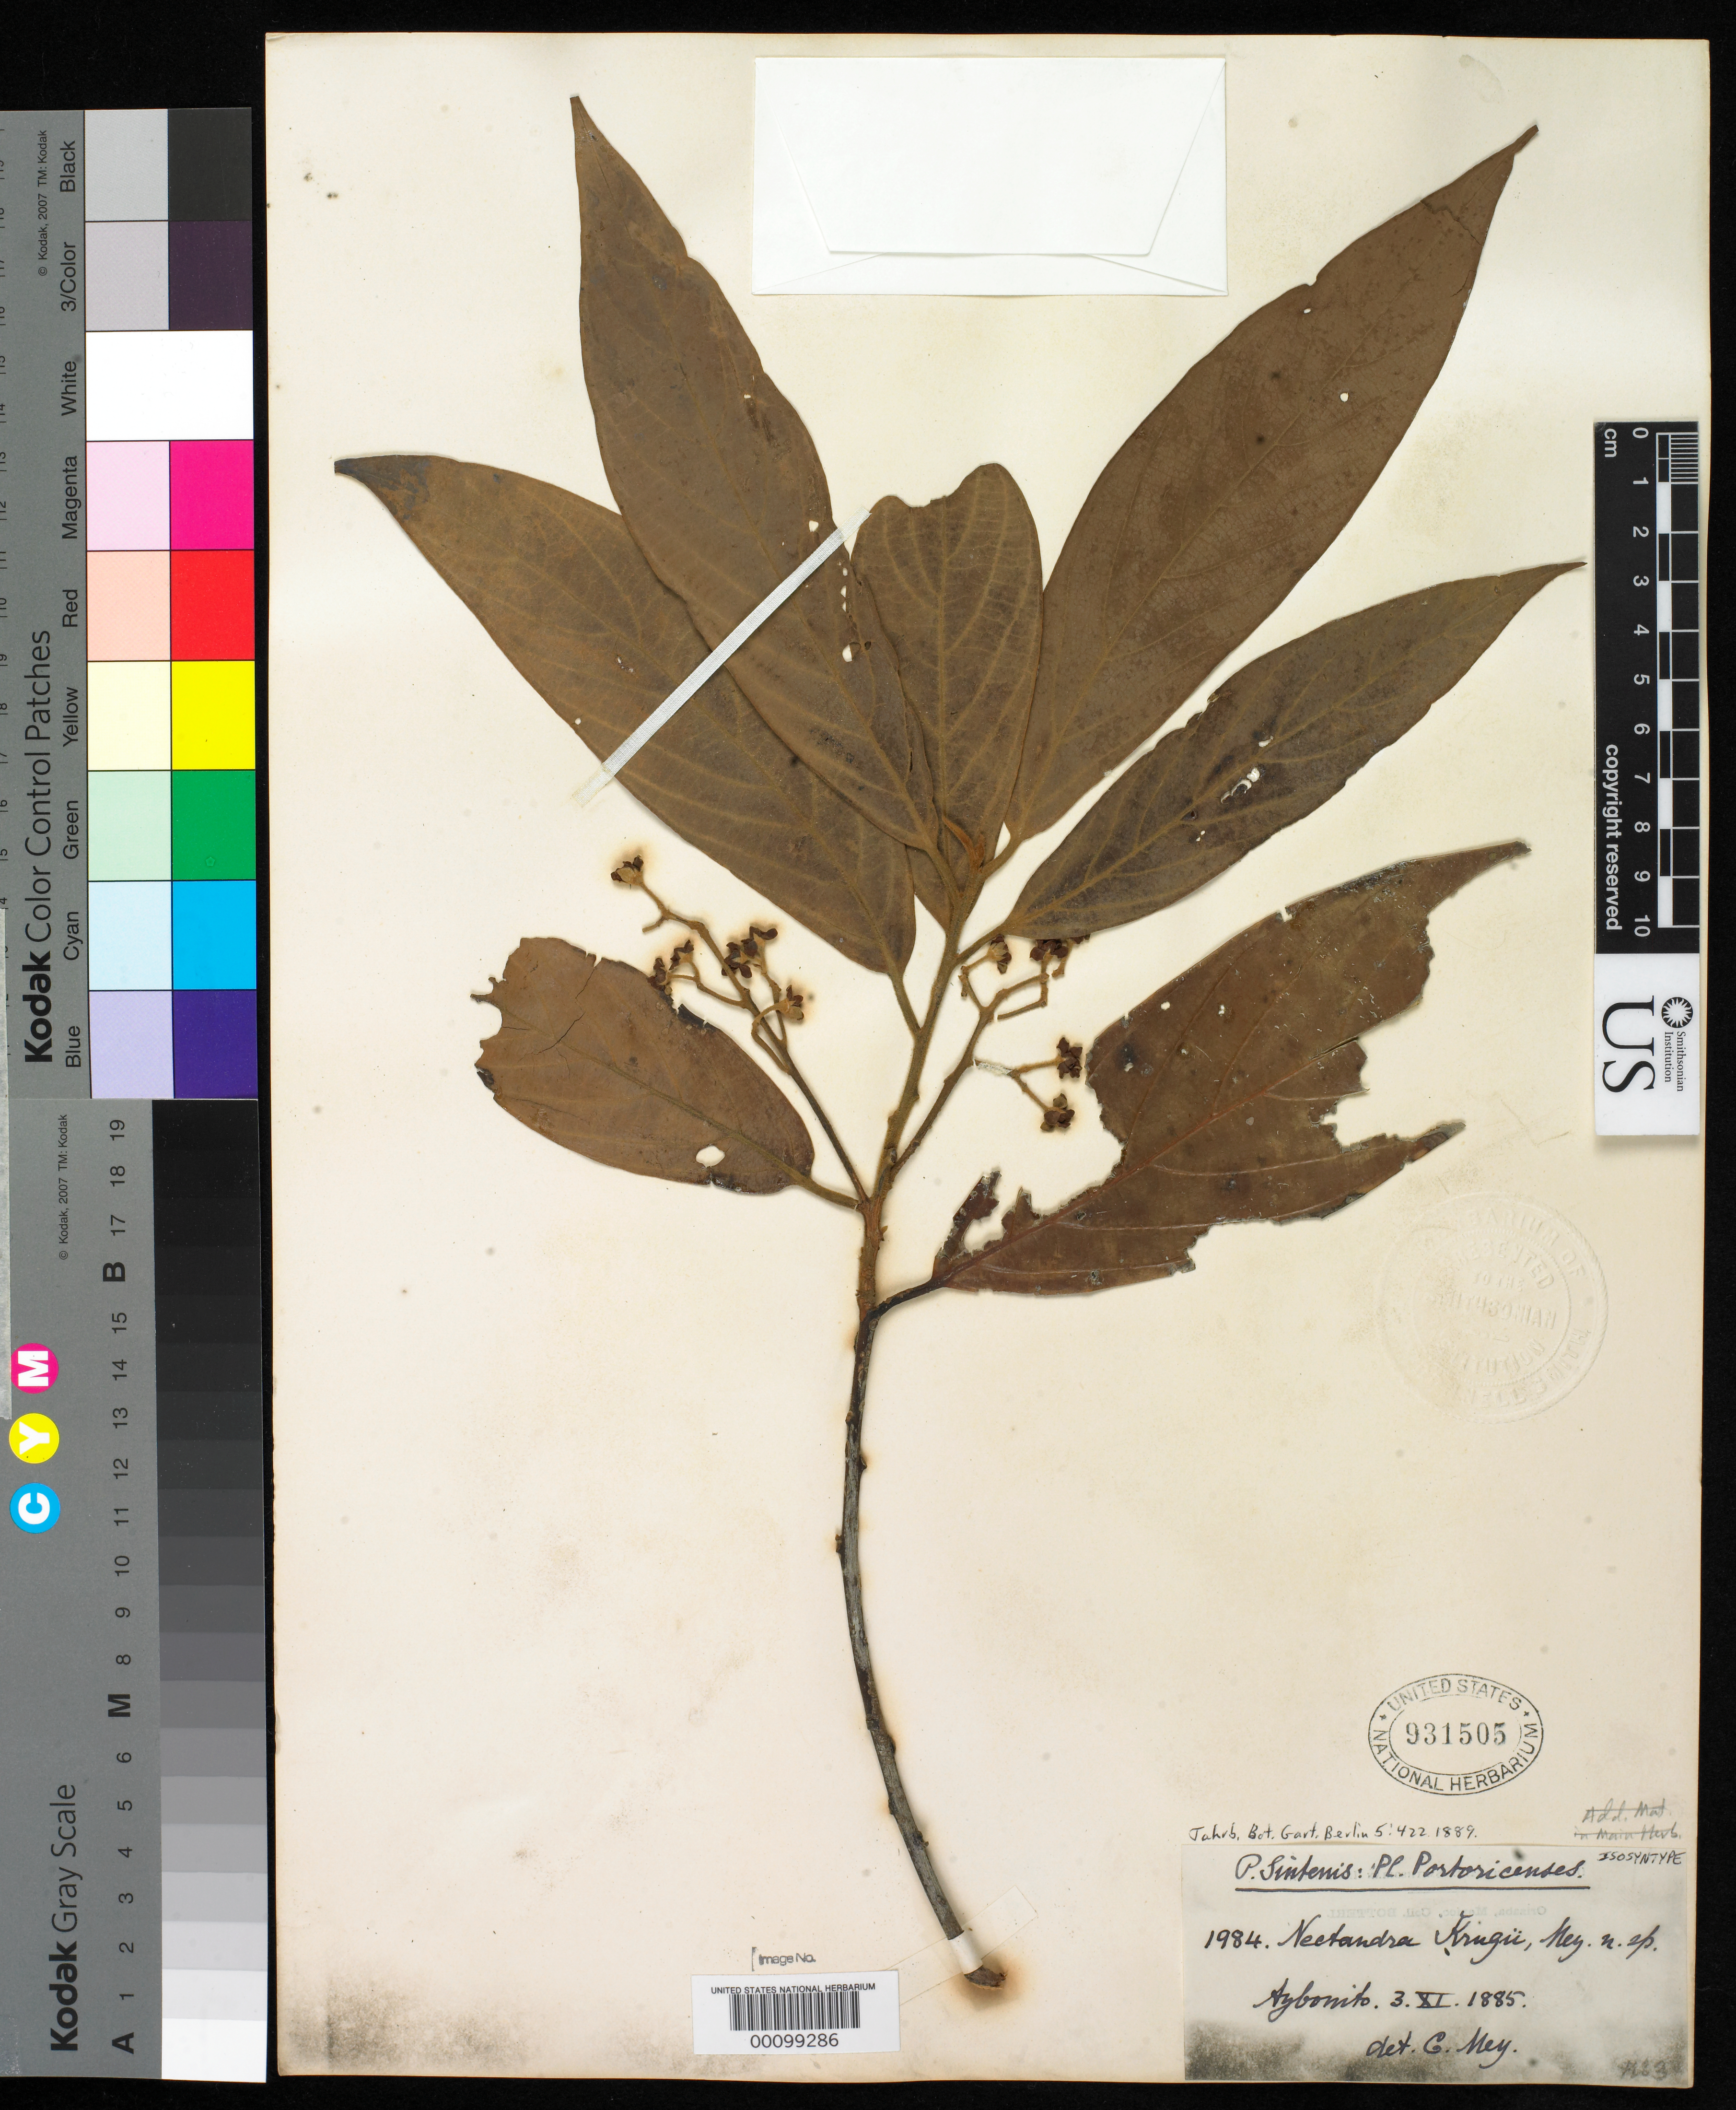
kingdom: Plantae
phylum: Tracheophyta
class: Magnoliopsida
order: Laurales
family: Lauraceae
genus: Nectandra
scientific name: Nectandra krugii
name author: Mez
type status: Isosyntype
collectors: P. Sintenis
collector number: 1984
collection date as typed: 03 Nov 1885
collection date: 1885-11-03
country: Puerto Rico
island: Greater Antilles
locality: Aybonito.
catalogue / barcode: US 931505